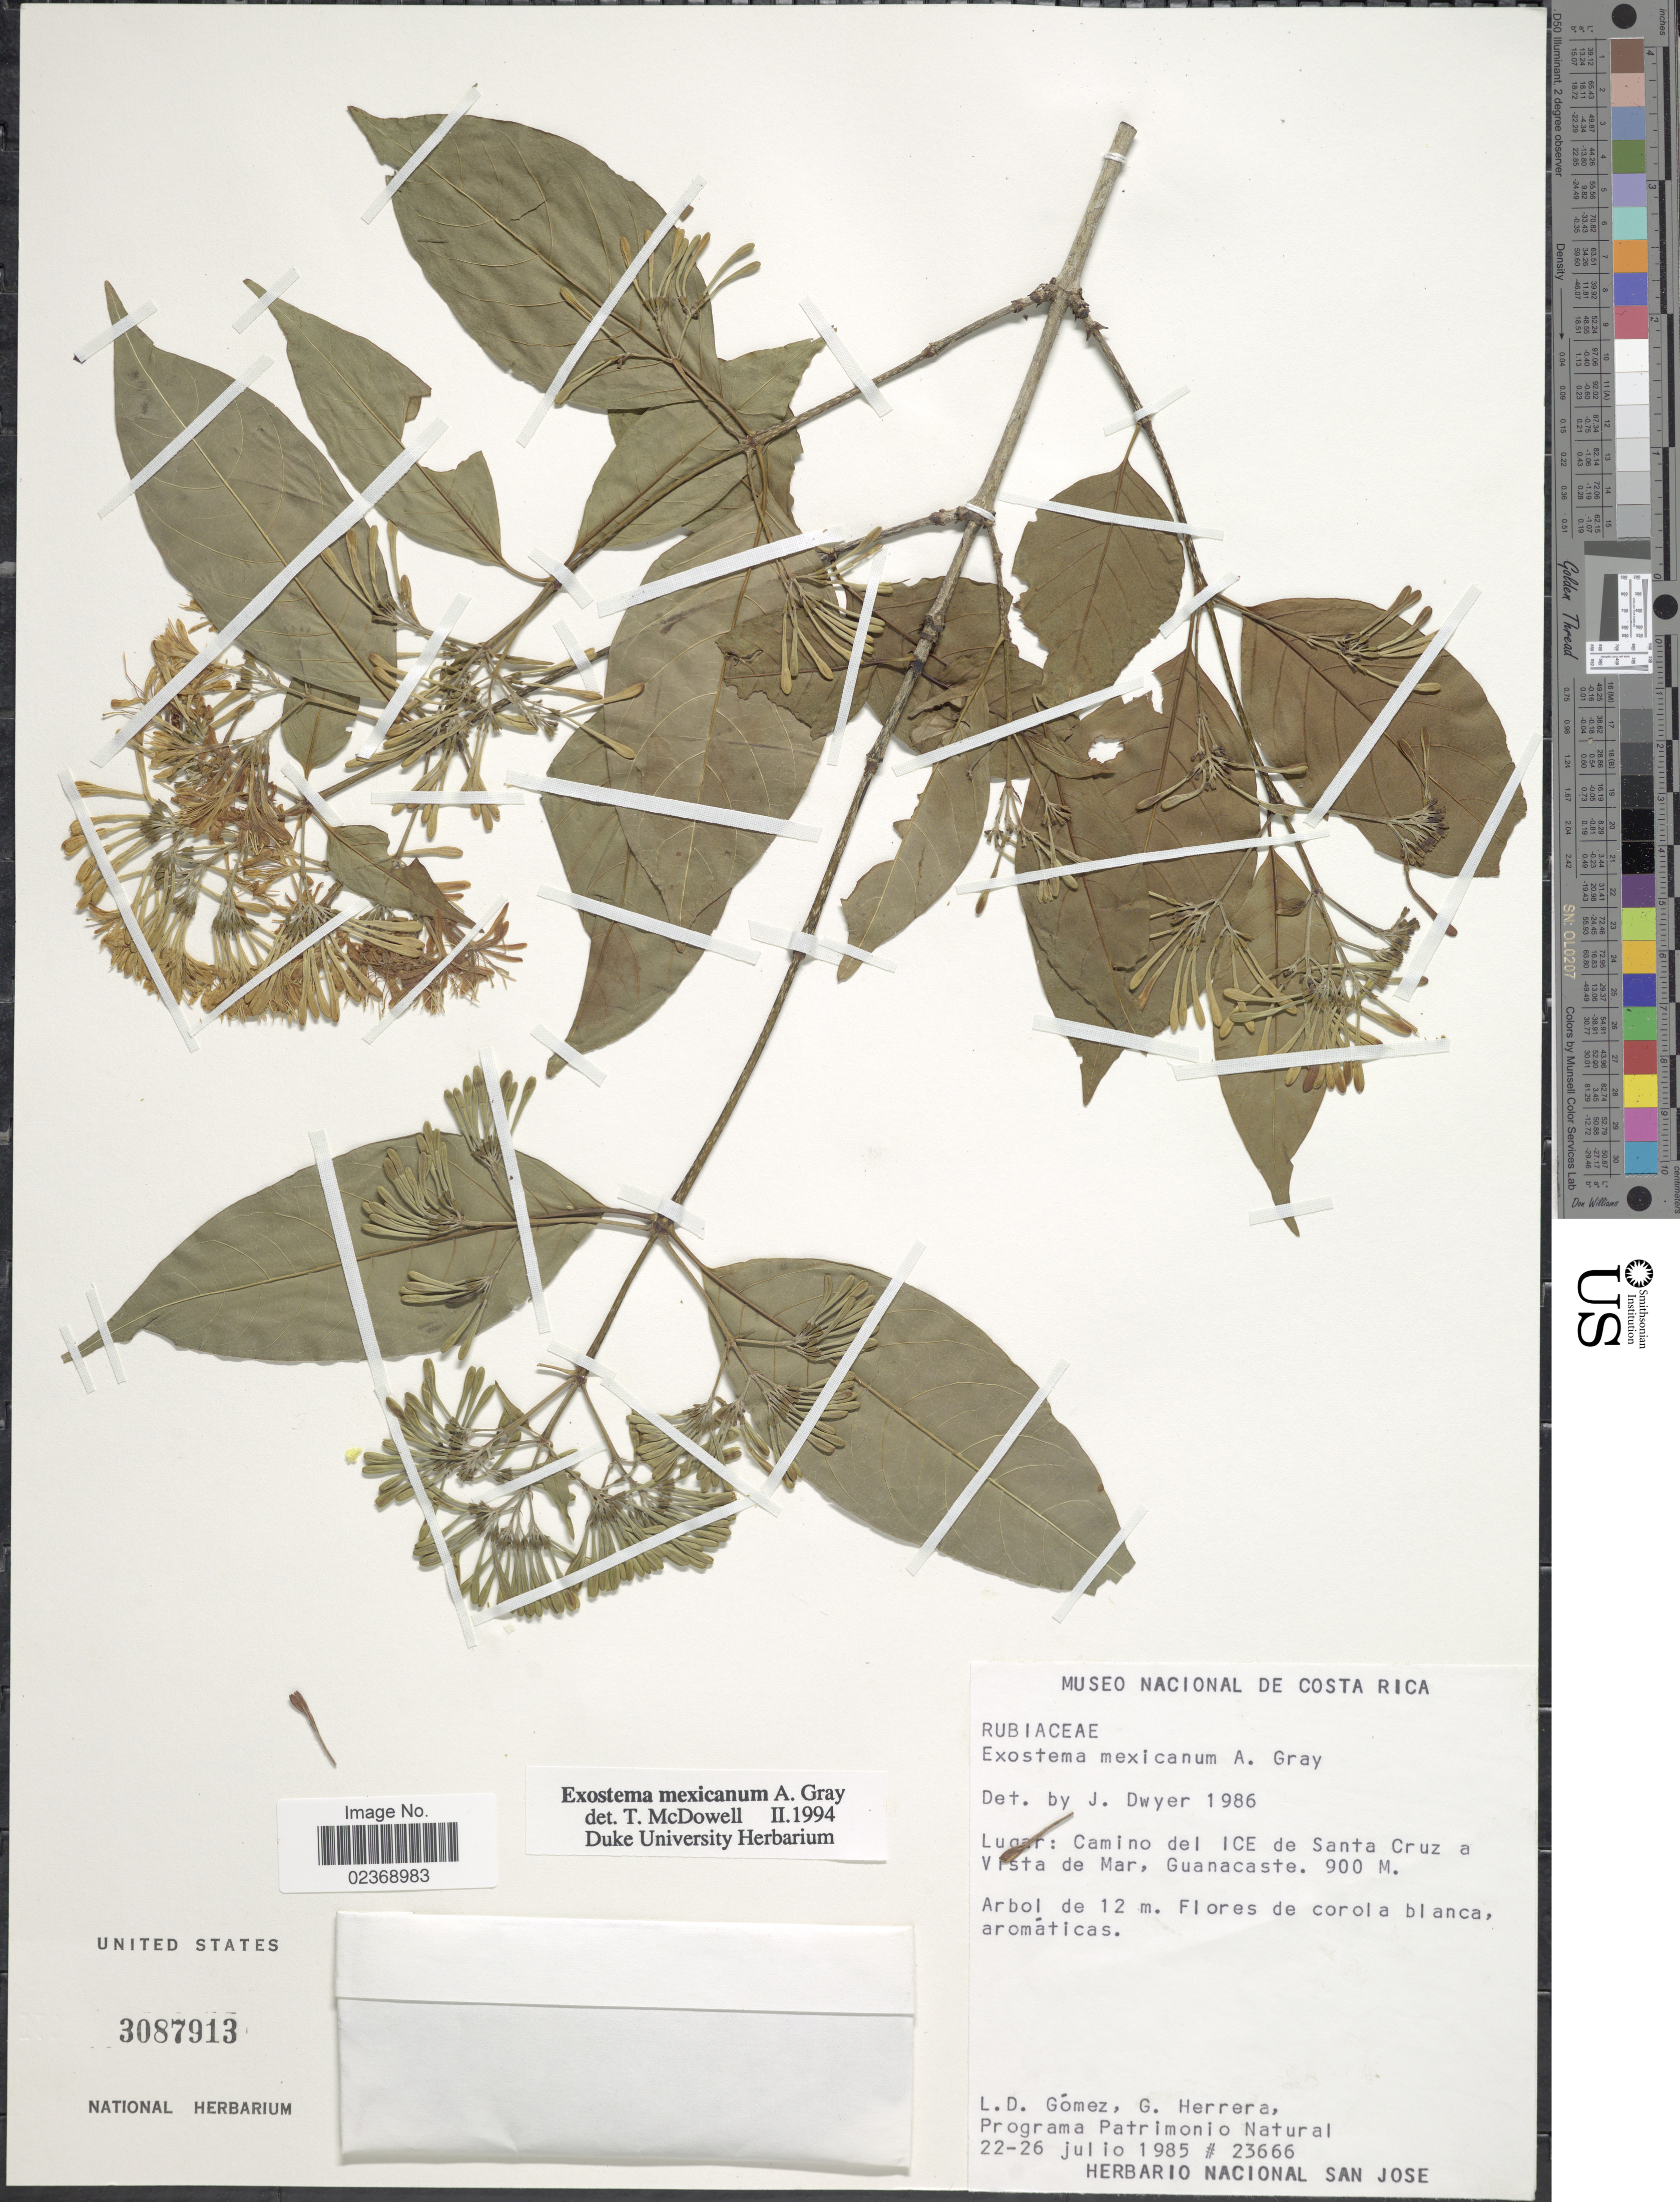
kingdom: Plantae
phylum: Tracheophyta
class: Magnoliopsida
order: Gentianales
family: Rubiaceae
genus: Exostema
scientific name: Exostema mexicanum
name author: A. Gray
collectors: L. Gomez & G. Herrera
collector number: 23666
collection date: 1985-07-22/1985-07-26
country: Costa Rica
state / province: Guanacaste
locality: Lugar: Camino del ICE de Santa Cruz a Vista de Mar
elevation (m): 900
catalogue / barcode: US 3087913